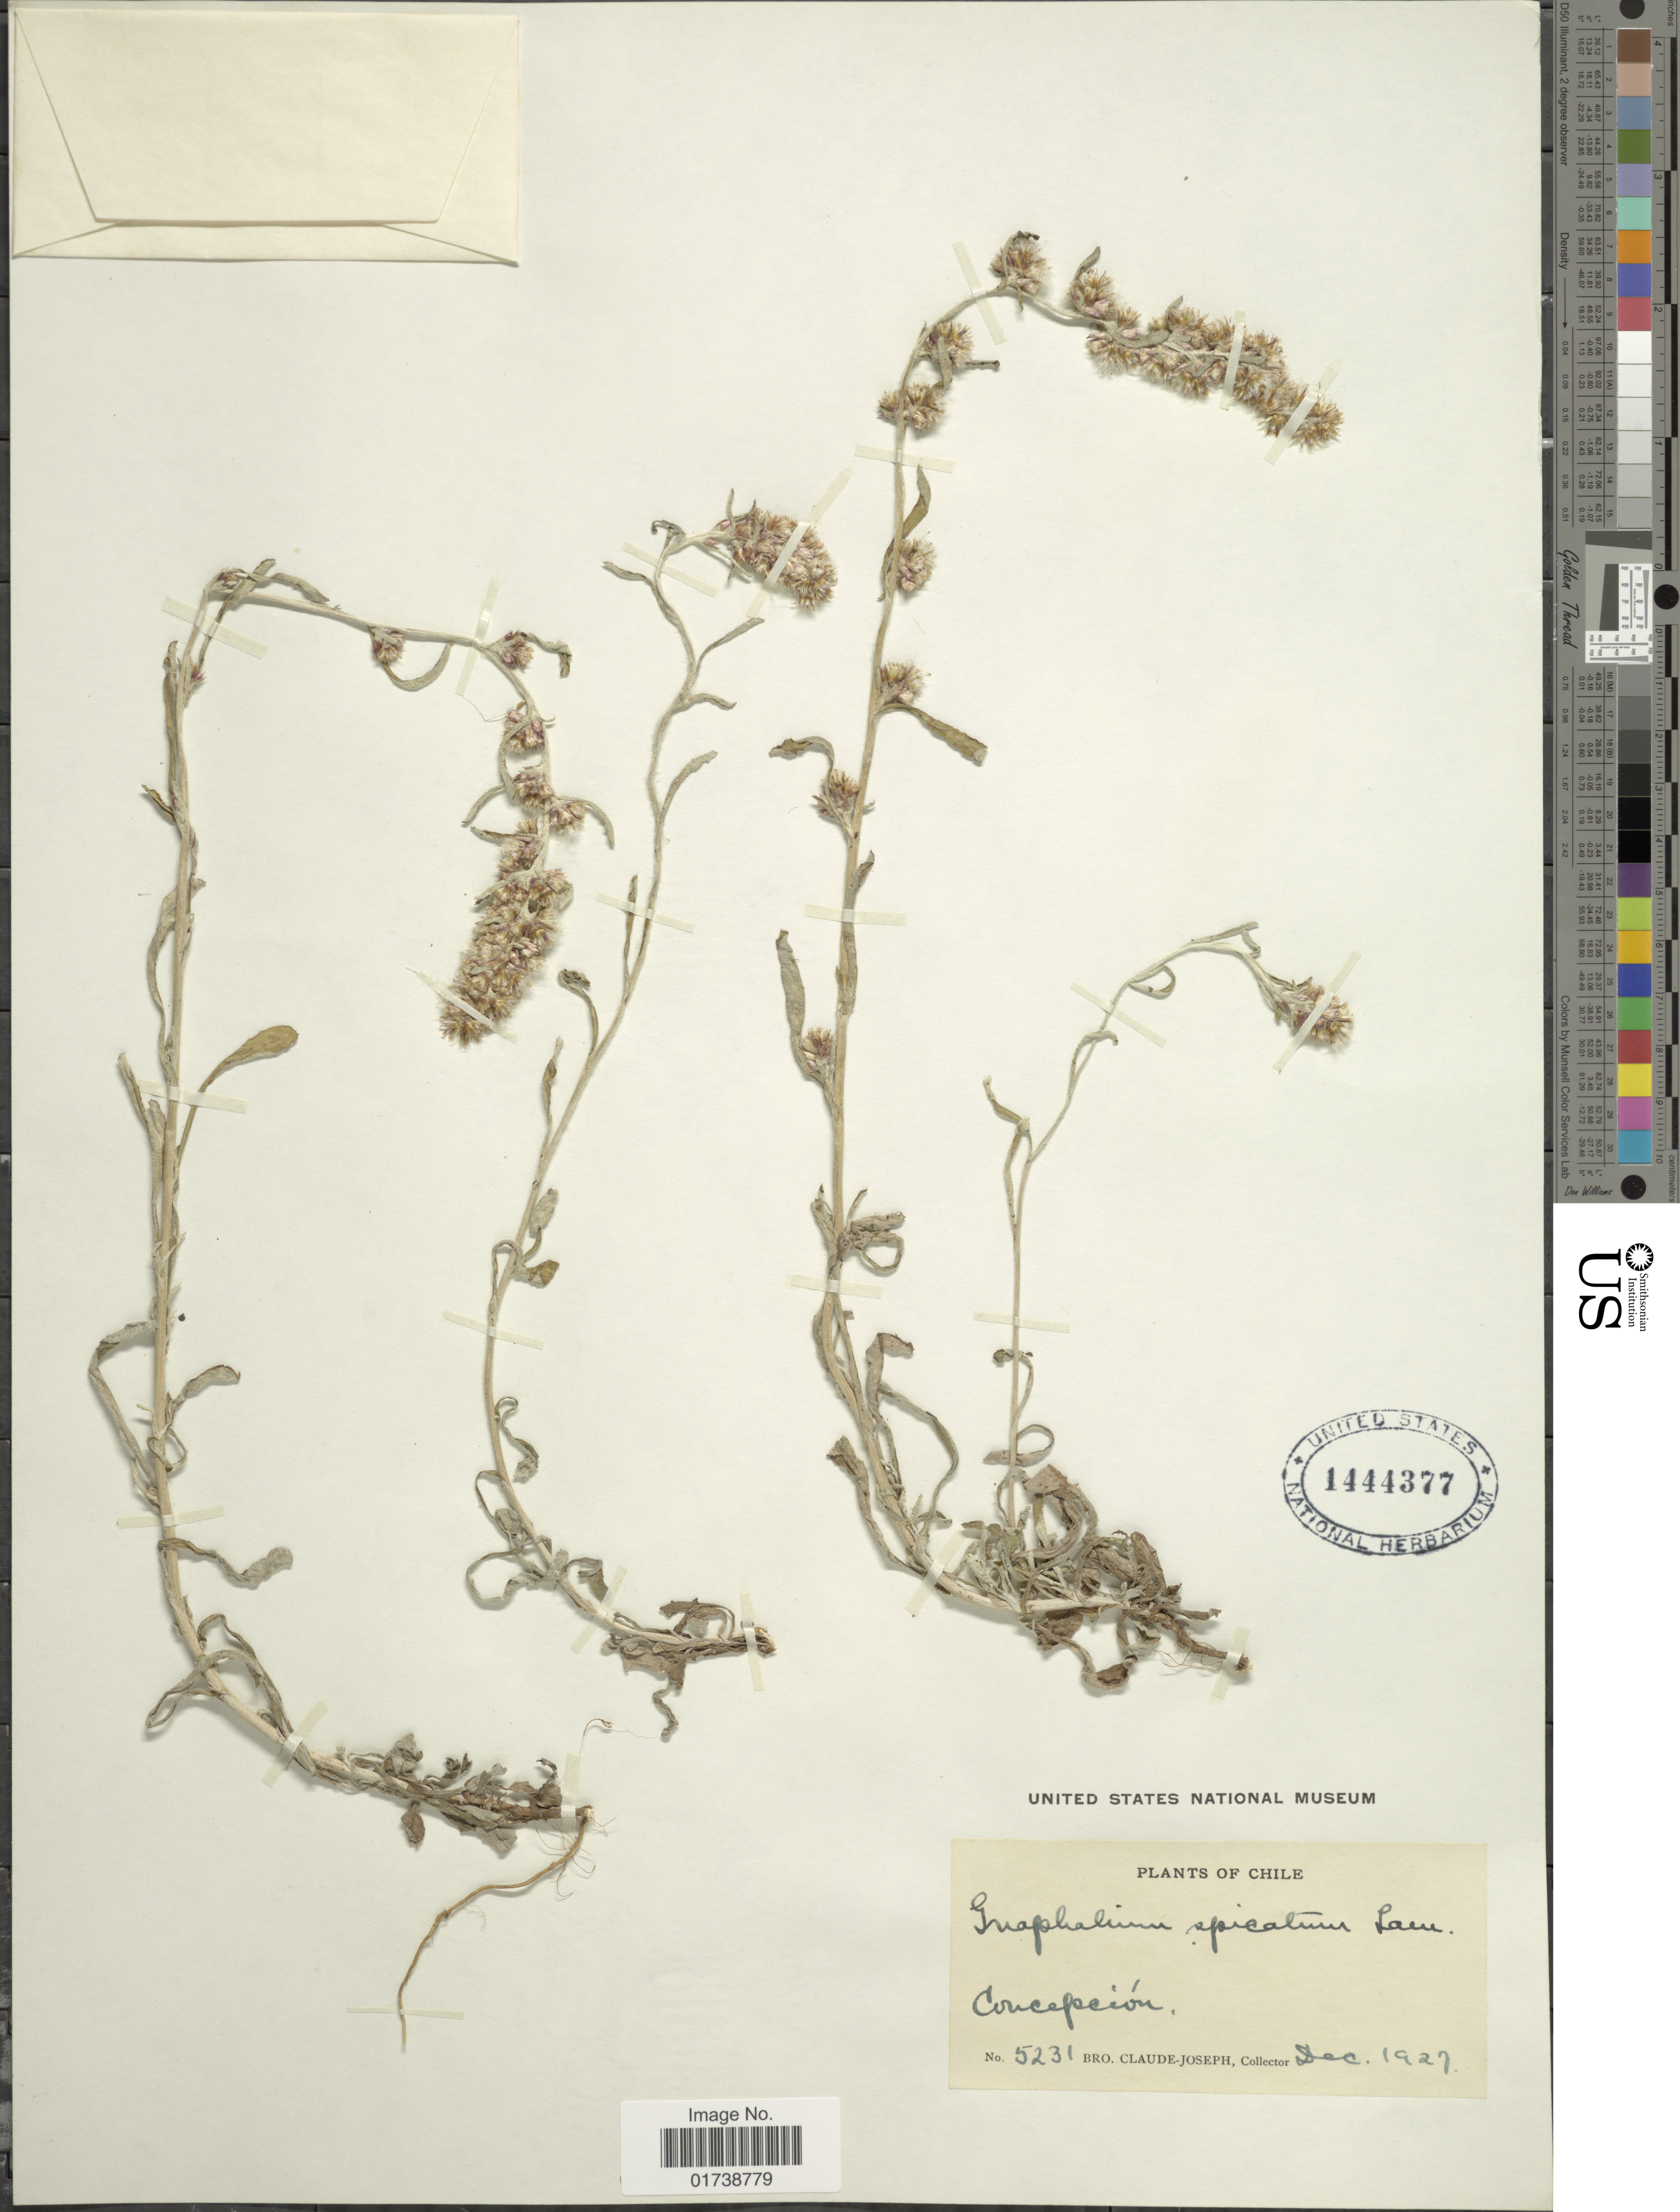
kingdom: Plantae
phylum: Tracheophyta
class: Magnoliopsida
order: Asterales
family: Asteraceae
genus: Gamochaeta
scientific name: Gamochaeta spicata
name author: (Lam.) Cabrera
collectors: Bro. Claude-Joseph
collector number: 5231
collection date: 1927-12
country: Chile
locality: Concepcion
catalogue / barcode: US 1444377